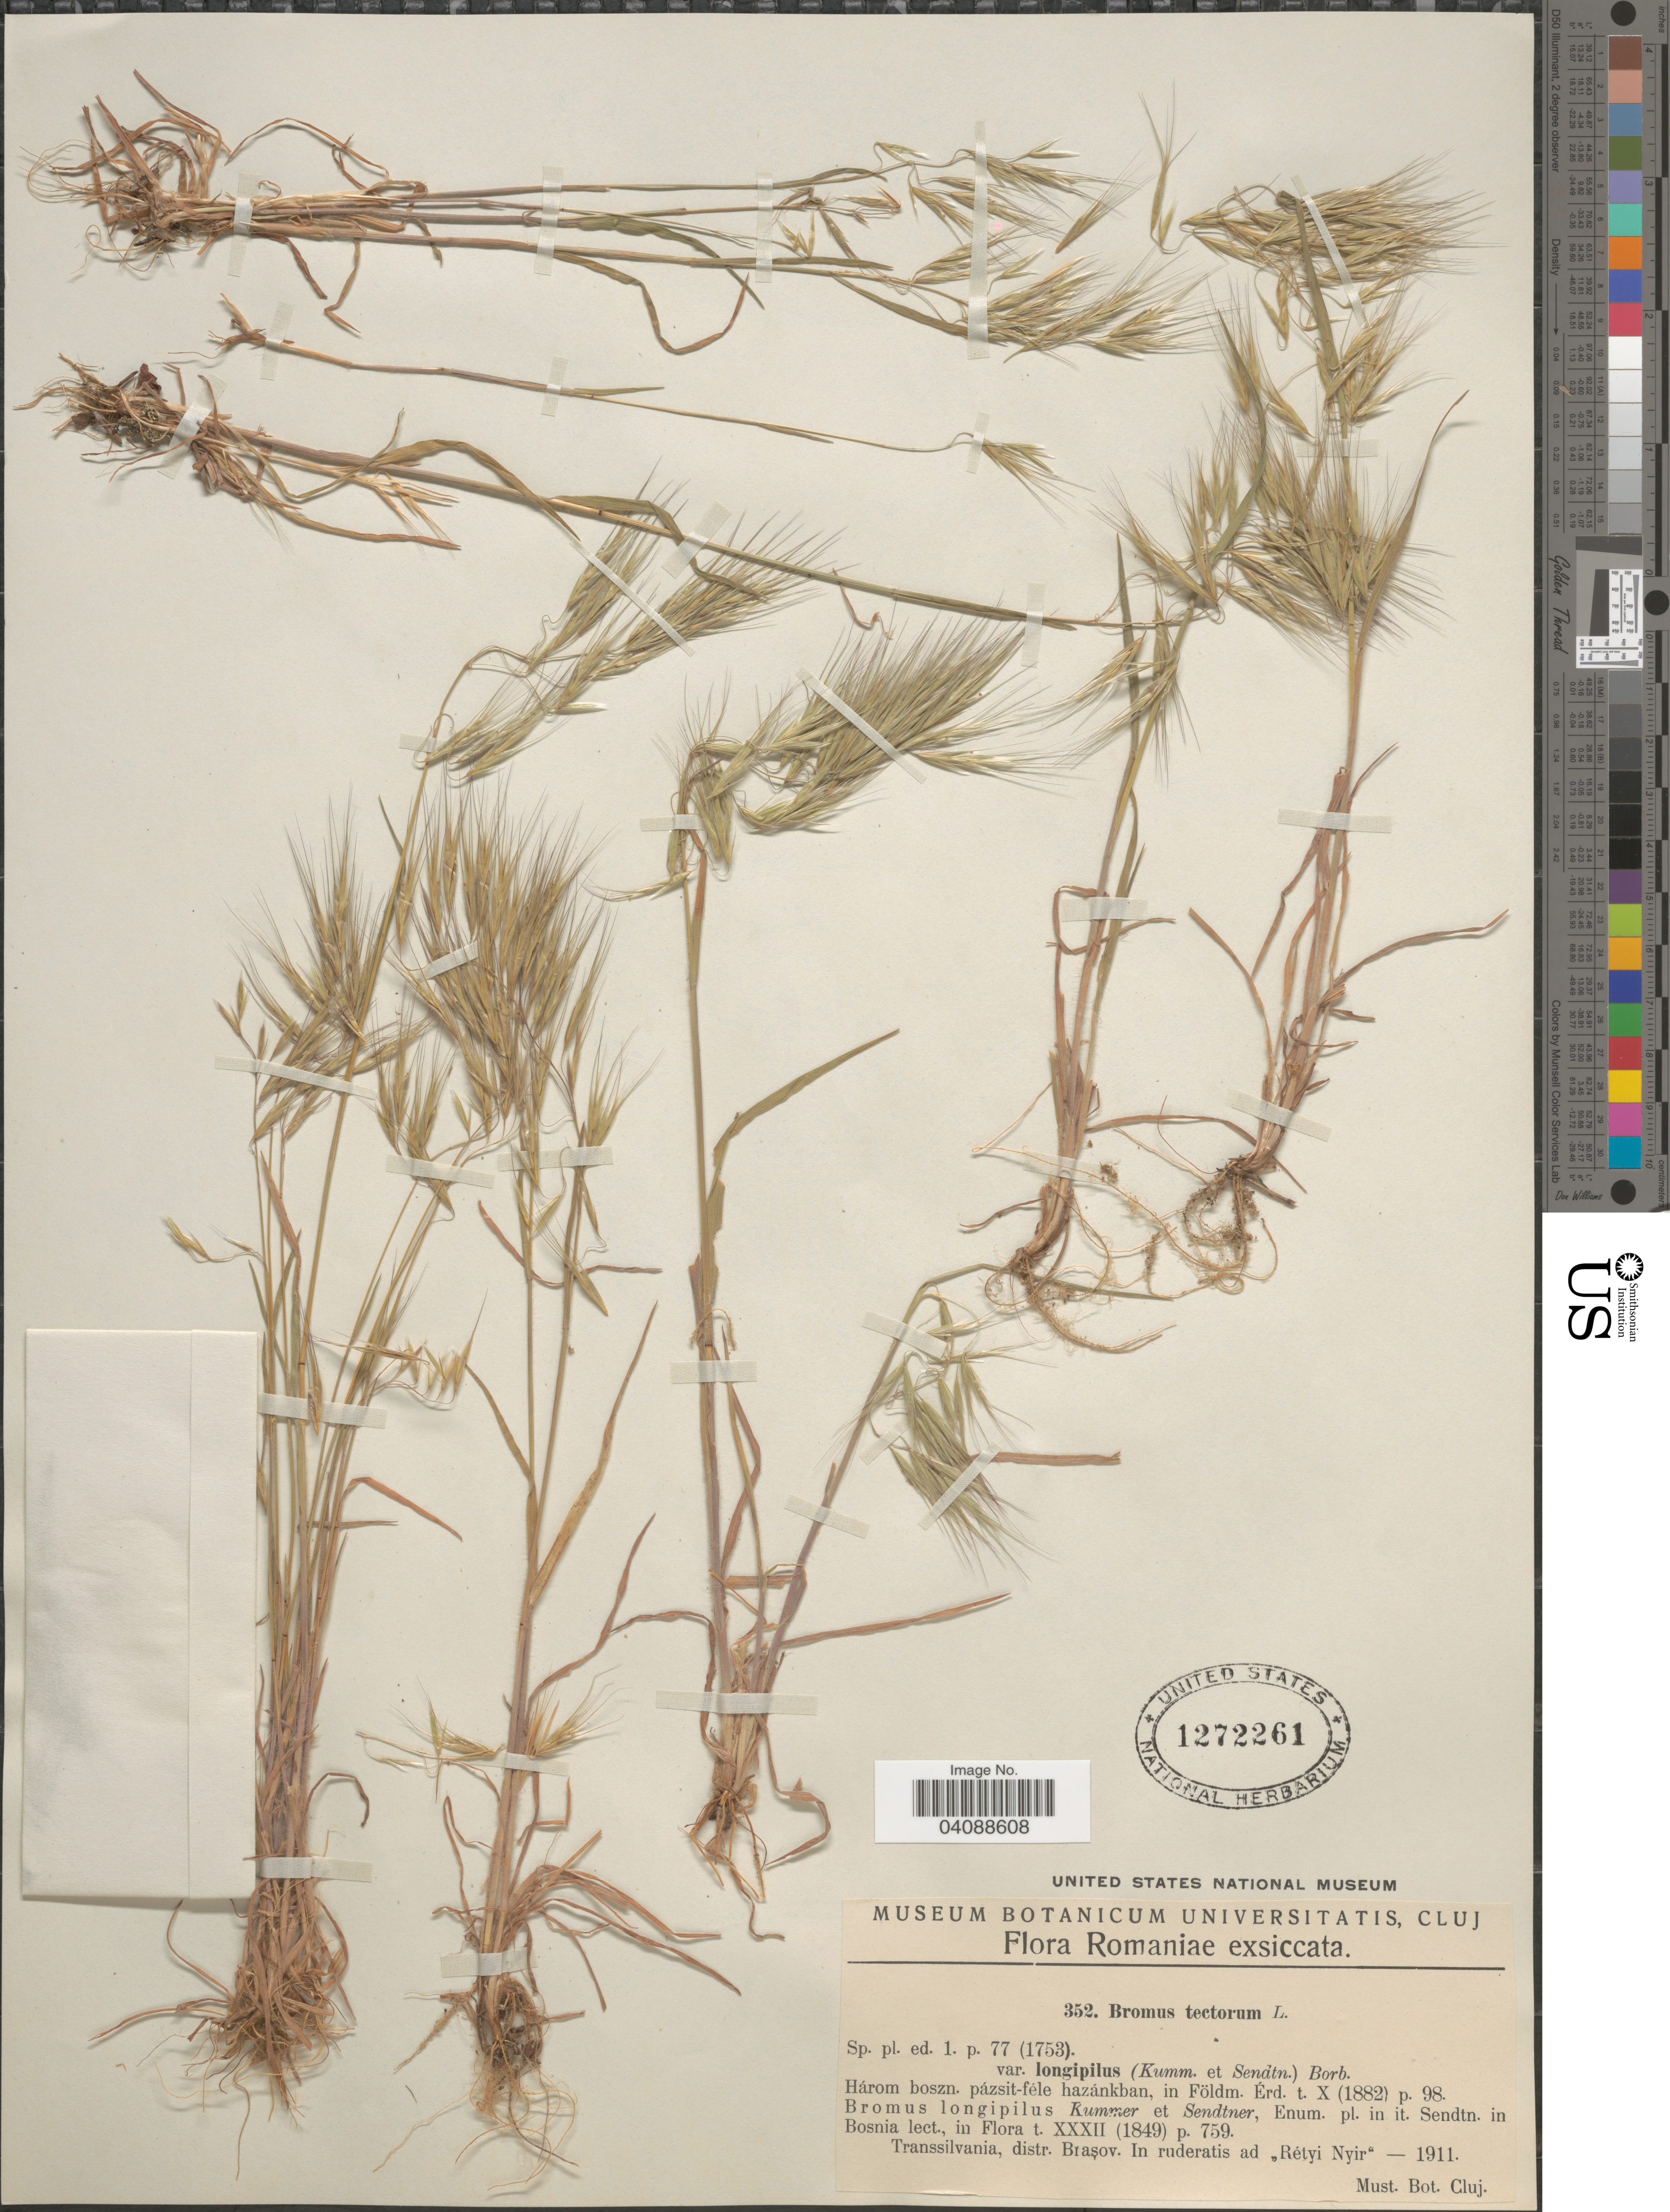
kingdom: Plantae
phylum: Tracheophyta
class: Liliopsida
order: Poales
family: Poaceae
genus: Bromus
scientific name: Bromus tectorum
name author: L.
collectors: Mus. Bot. Cluj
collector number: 352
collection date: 1911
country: Romania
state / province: Brasov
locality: Transsilvania, distr. Braşov. In ruderatis ad "Rétyi Nyir".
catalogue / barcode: US 1272261